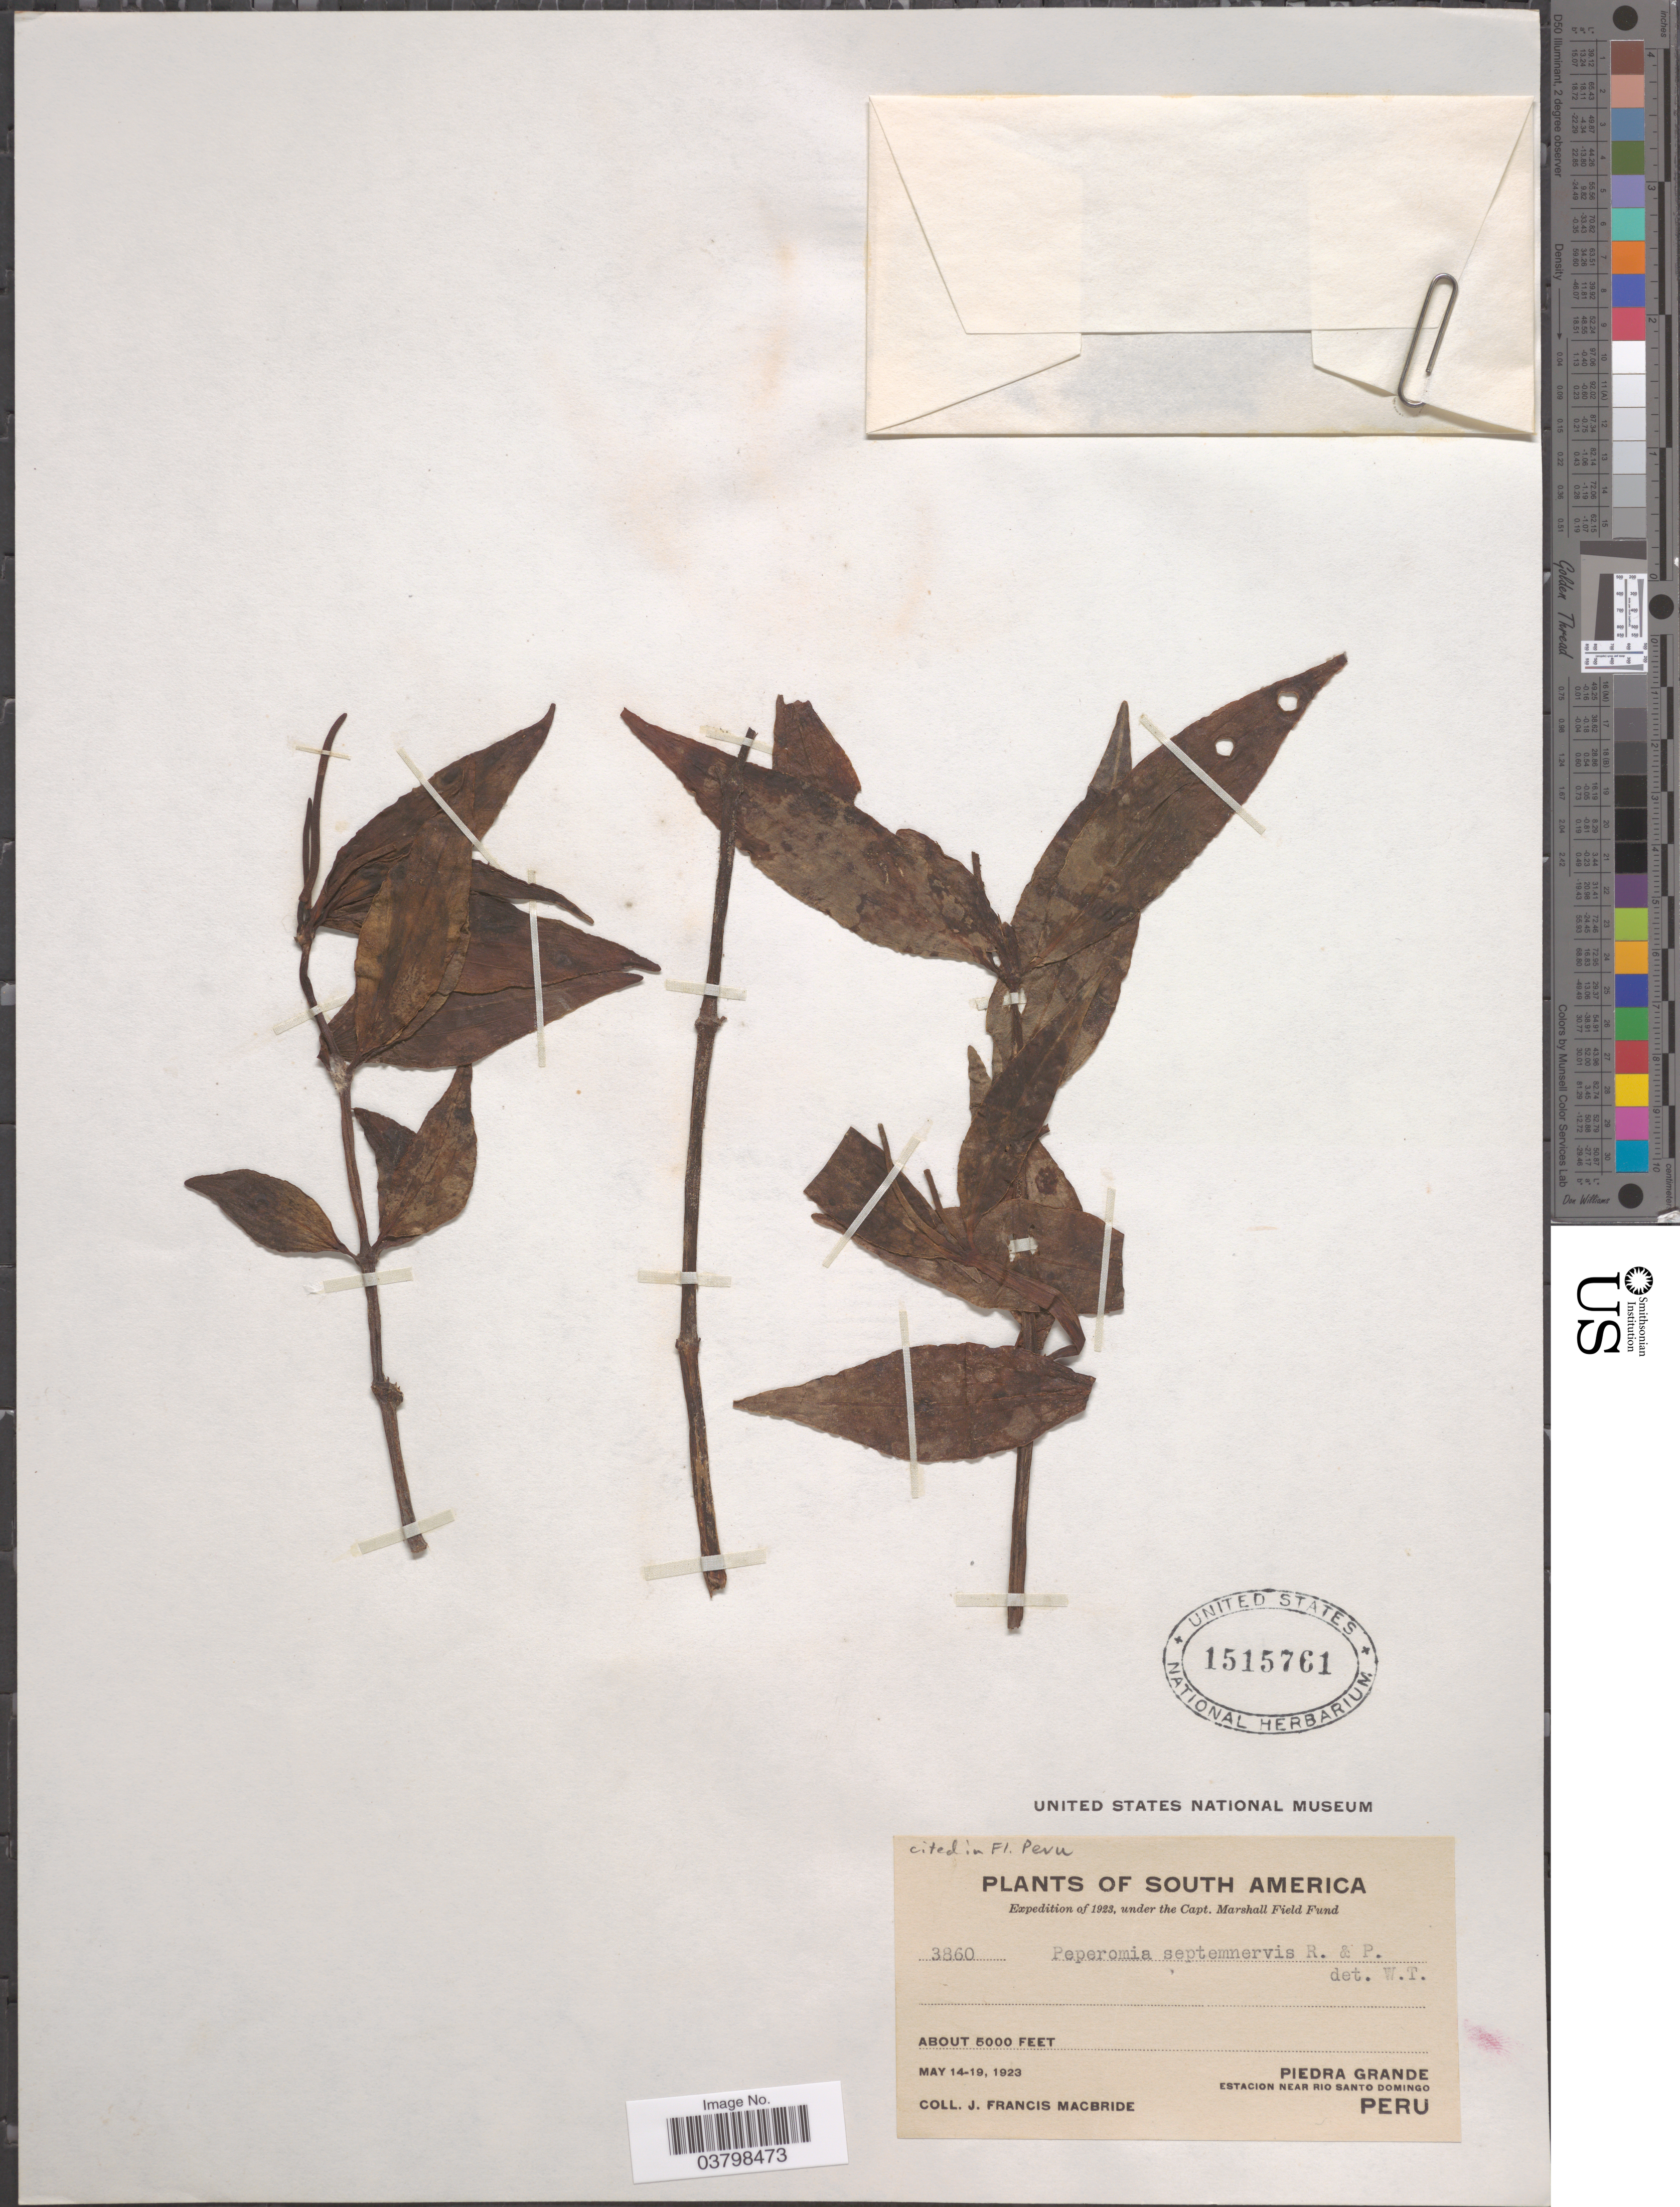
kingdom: Plantae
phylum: Tracheophyta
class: Magnoliopsida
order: Piperales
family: Piperaceae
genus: Peperomia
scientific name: Peperomia septemnervis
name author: Ruiz & Pav.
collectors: J. F. Macbride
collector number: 3860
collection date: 1923-05-14/1923-05-19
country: Peru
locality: Piedra Grande. Estacion near Rio Santo Domingo.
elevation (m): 1524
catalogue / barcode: US 1515761